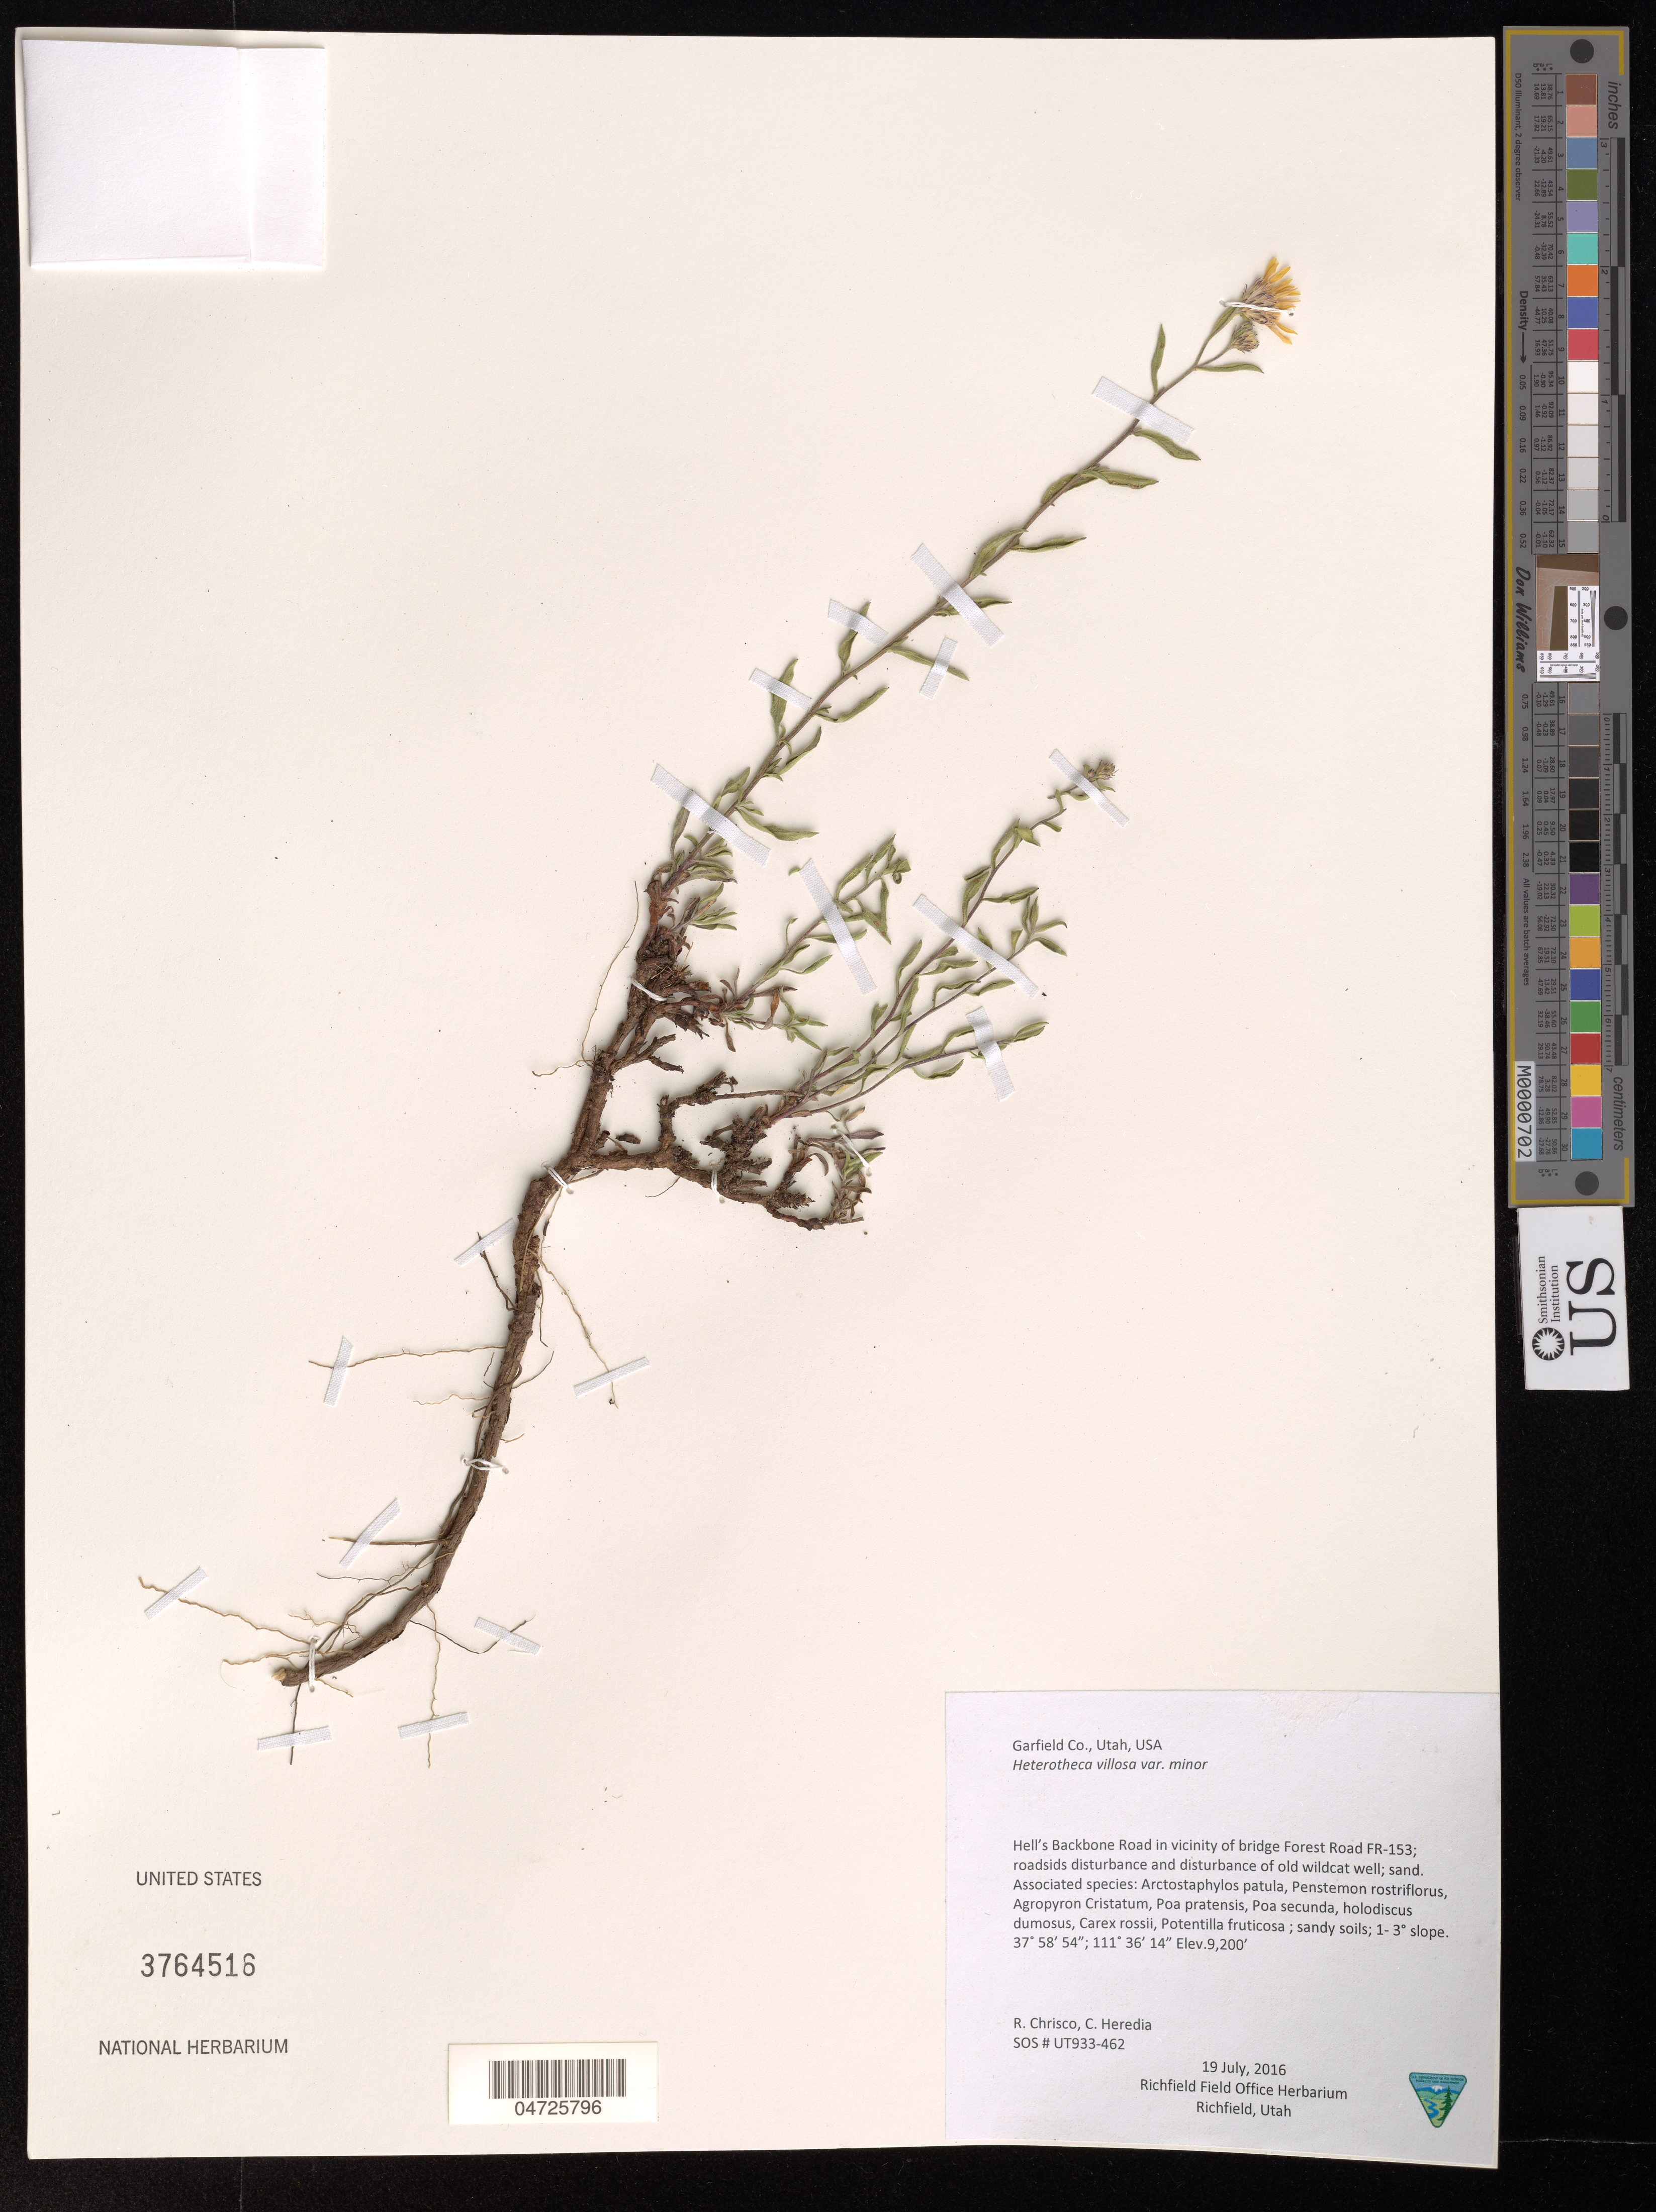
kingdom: Plantae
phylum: Tracheophyta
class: Magnoliopsida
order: Asterales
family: Asteraceae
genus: Heterotheca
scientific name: Heterotheca villosa var. minor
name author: (Hook.) Semple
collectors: R. Chrisco & C. Heredia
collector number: UT933-462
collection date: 2016-07-19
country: United States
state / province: Utah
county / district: Garfield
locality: Garfield Co. Hell's Backbone Road in vicinity of bridge Forest Road FR-153.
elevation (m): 2804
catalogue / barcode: US 3764516